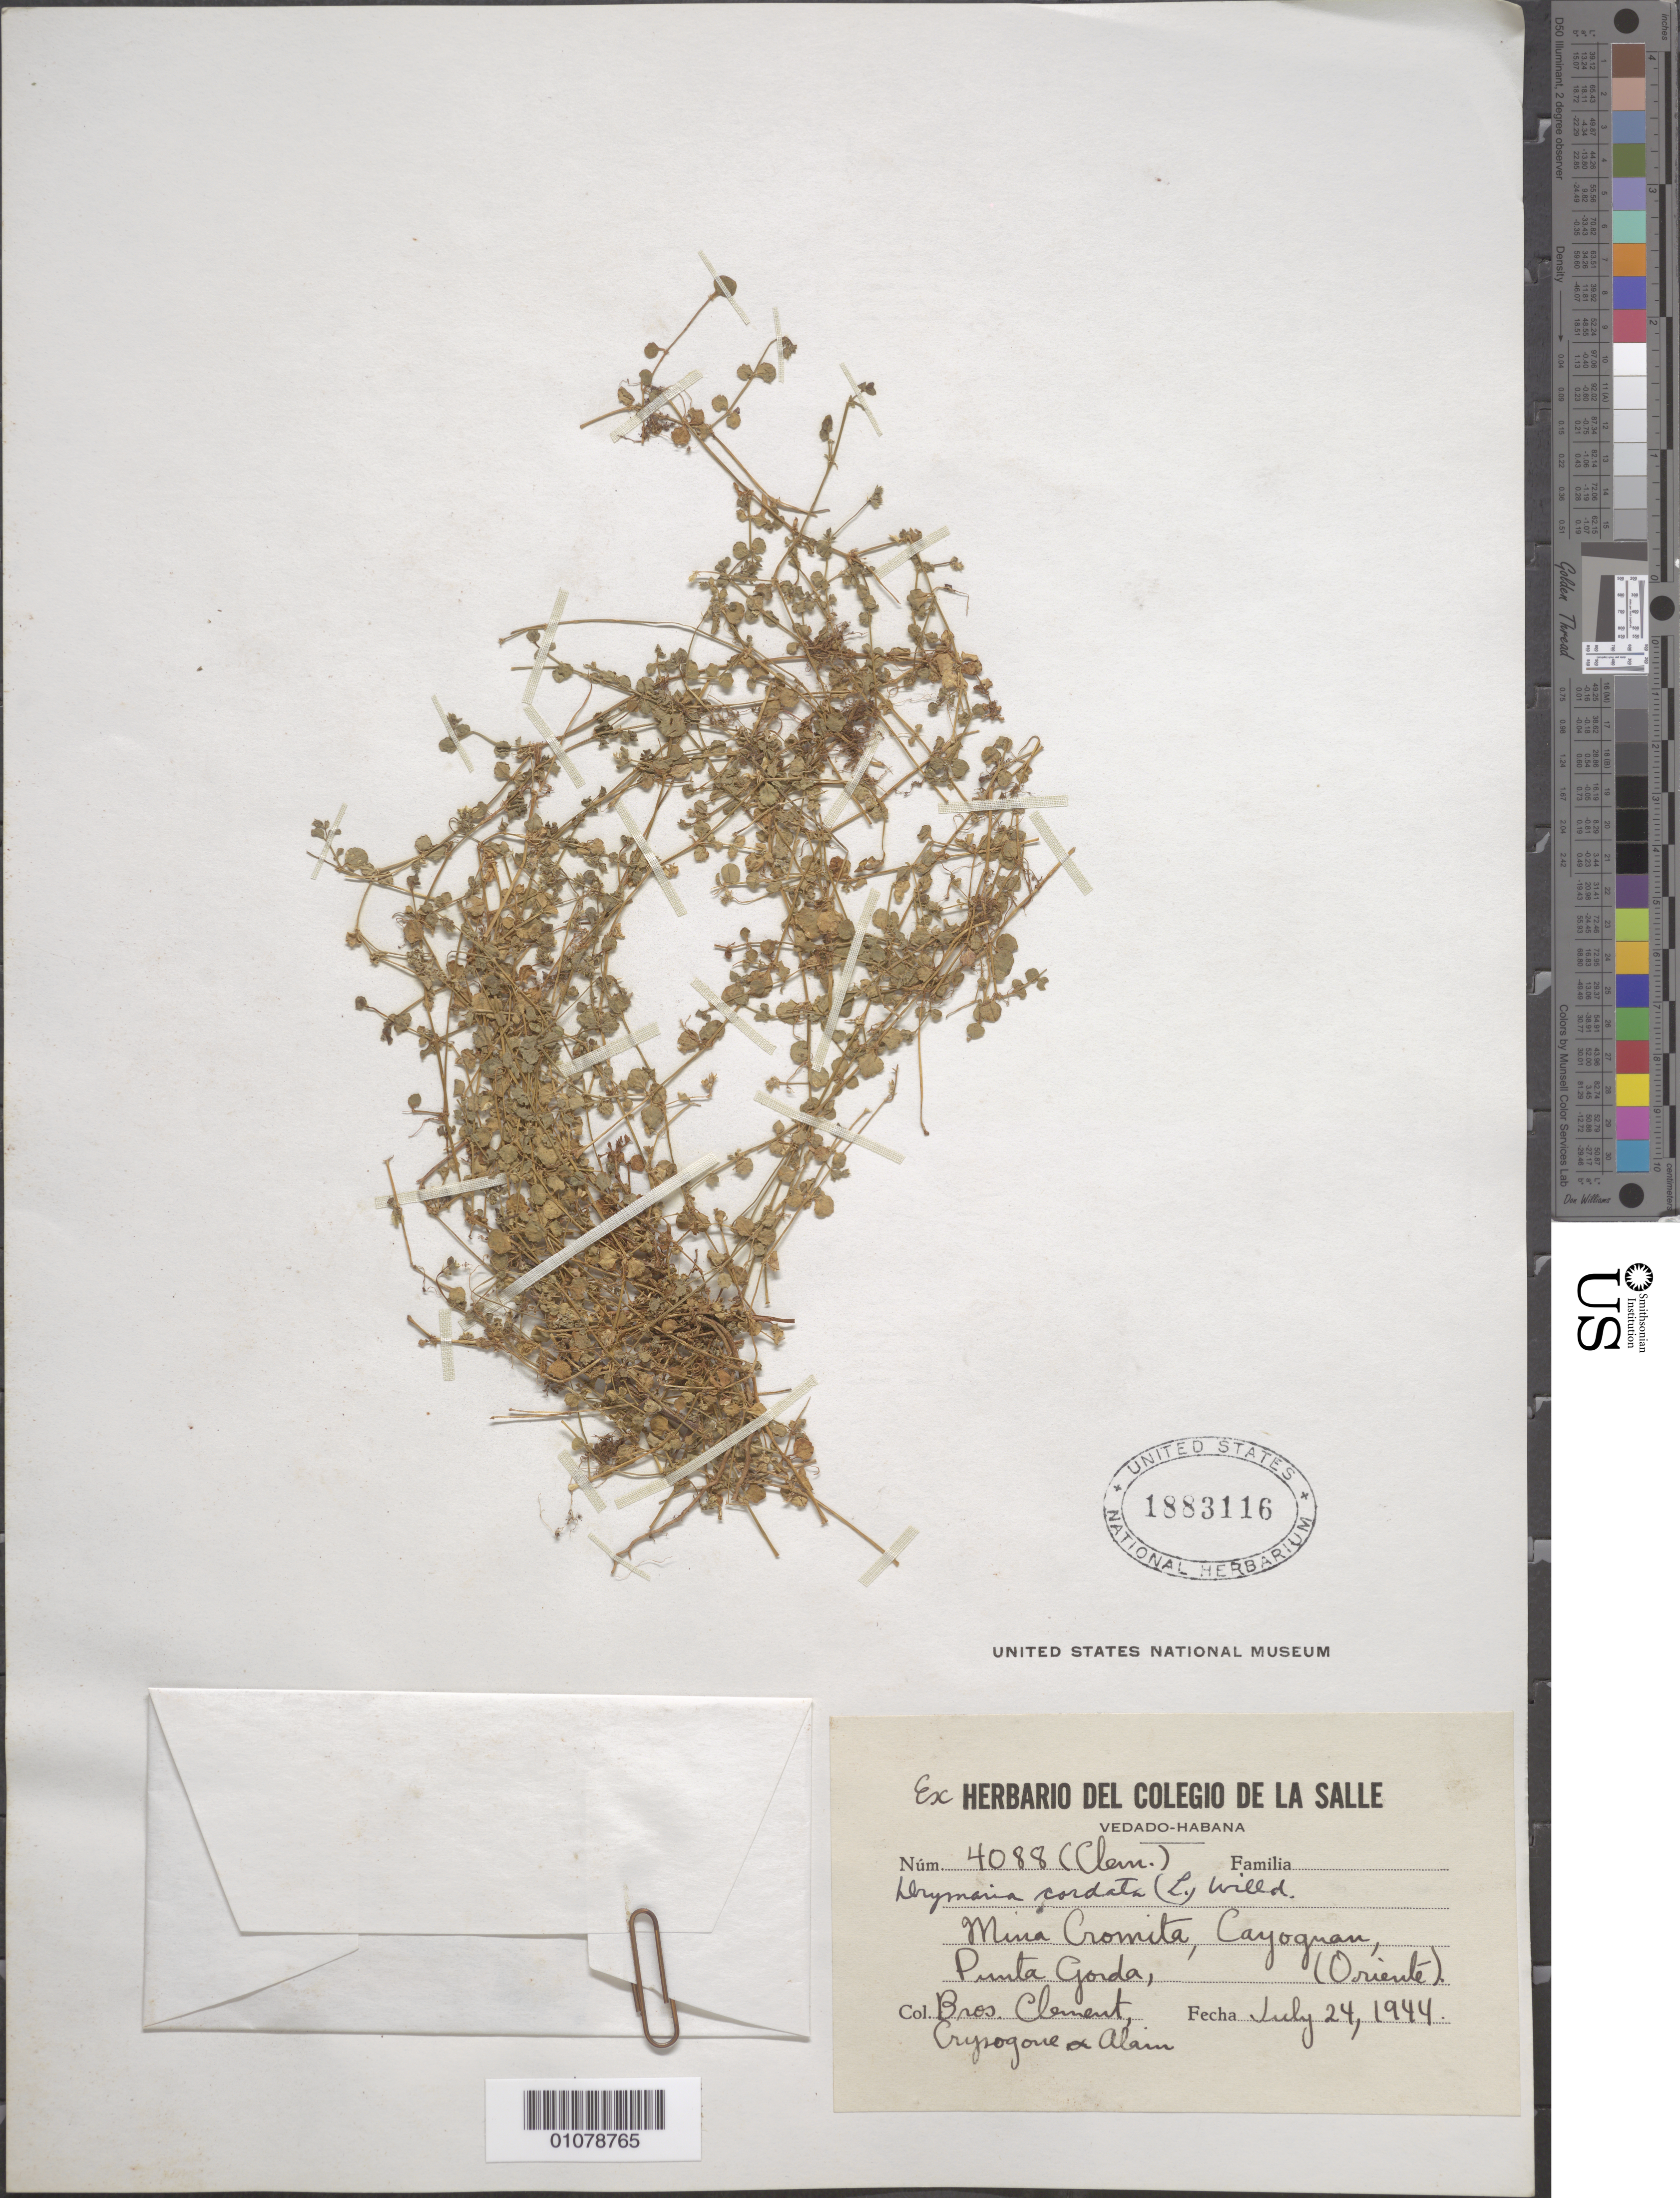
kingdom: Plantae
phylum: Tracheophyta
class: Magnoliopsida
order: Caryophyllales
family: Caryophyllaceae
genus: Drymaria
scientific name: Drymaria cordata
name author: (L.) Willd. ex Schult.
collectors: B. Clement, B. Chrysogone & A. H. Liogier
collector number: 4088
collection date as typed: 24 Jul 1944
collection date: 1944-07-24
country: Cuba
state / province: Holguín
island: Cuba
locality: Oriente, Punta Gorda, Cayoguan, Mina Cromita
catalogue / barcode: US 1883116